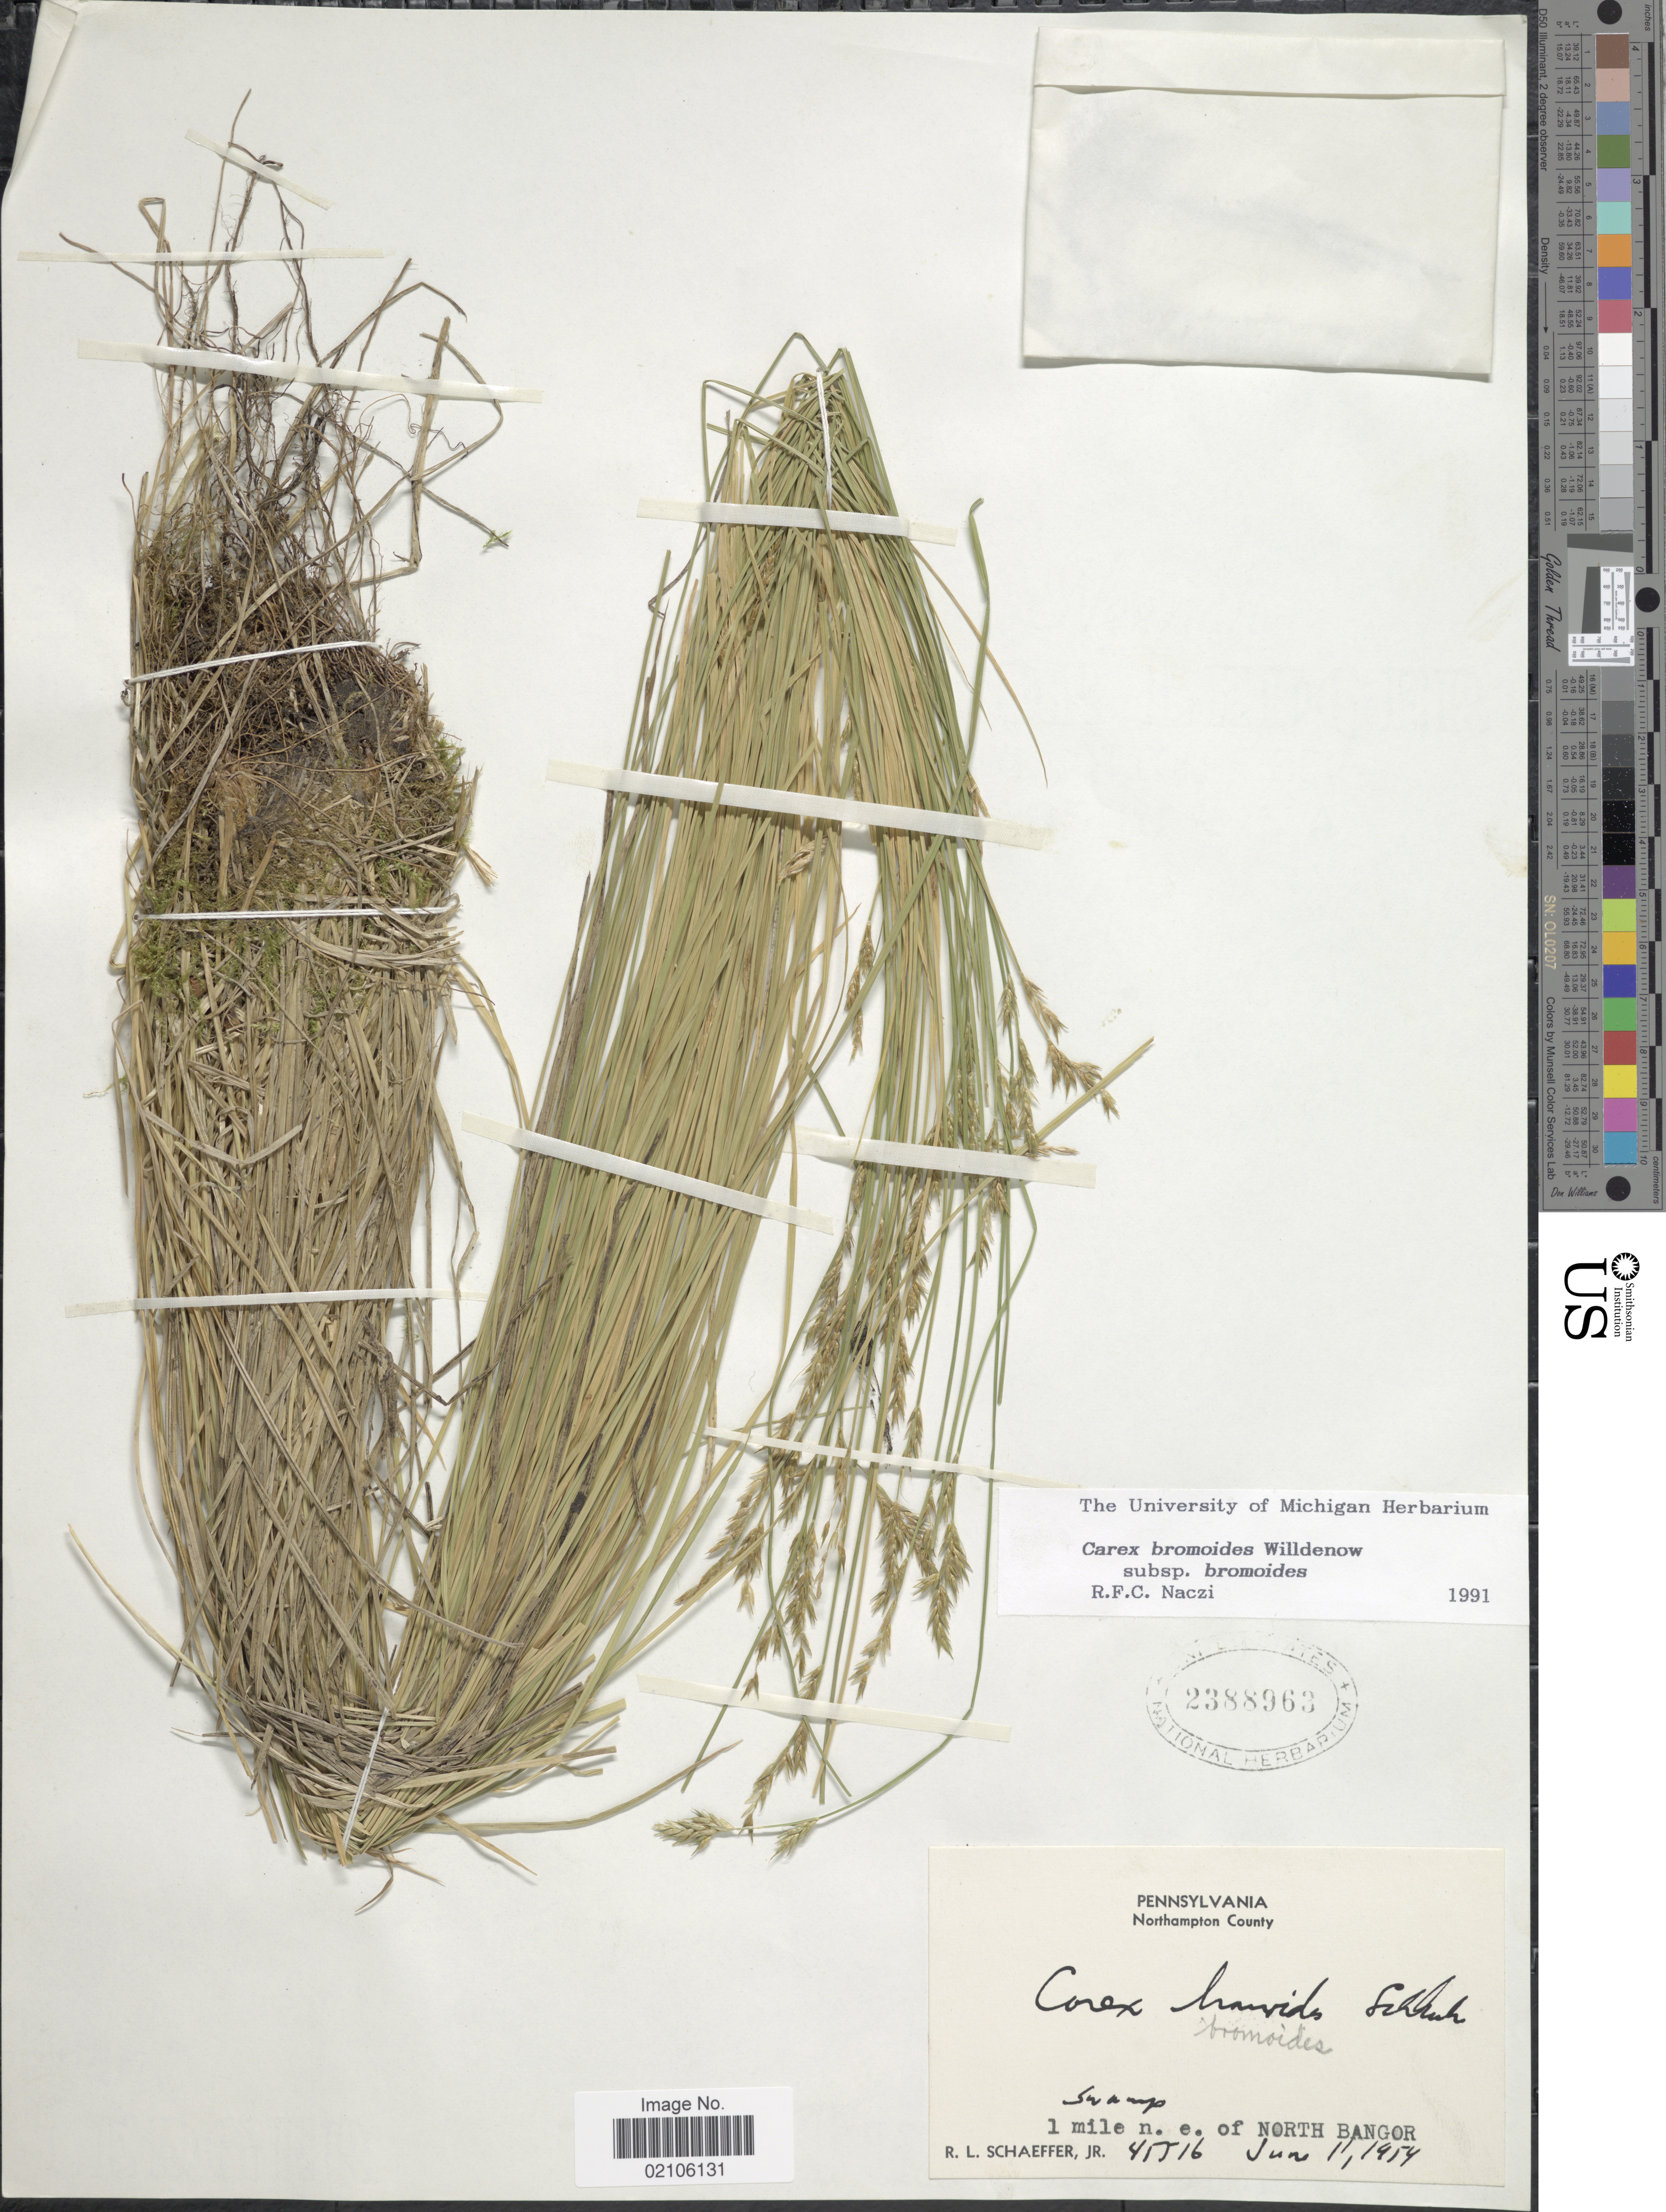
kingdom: Plantae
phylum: Tracheophyta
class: Liliopsida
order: Poales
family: Cyperaceae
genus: Carex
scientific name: Carex bromoides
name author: Willd.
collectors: R. L. Schaeffer Jr.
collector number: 45516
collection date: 1954-06-11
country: United States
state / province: Pennsylvania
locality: Northampton County, Swamp, 1 mile n.e. of North Bangor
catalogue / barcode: US 2388963